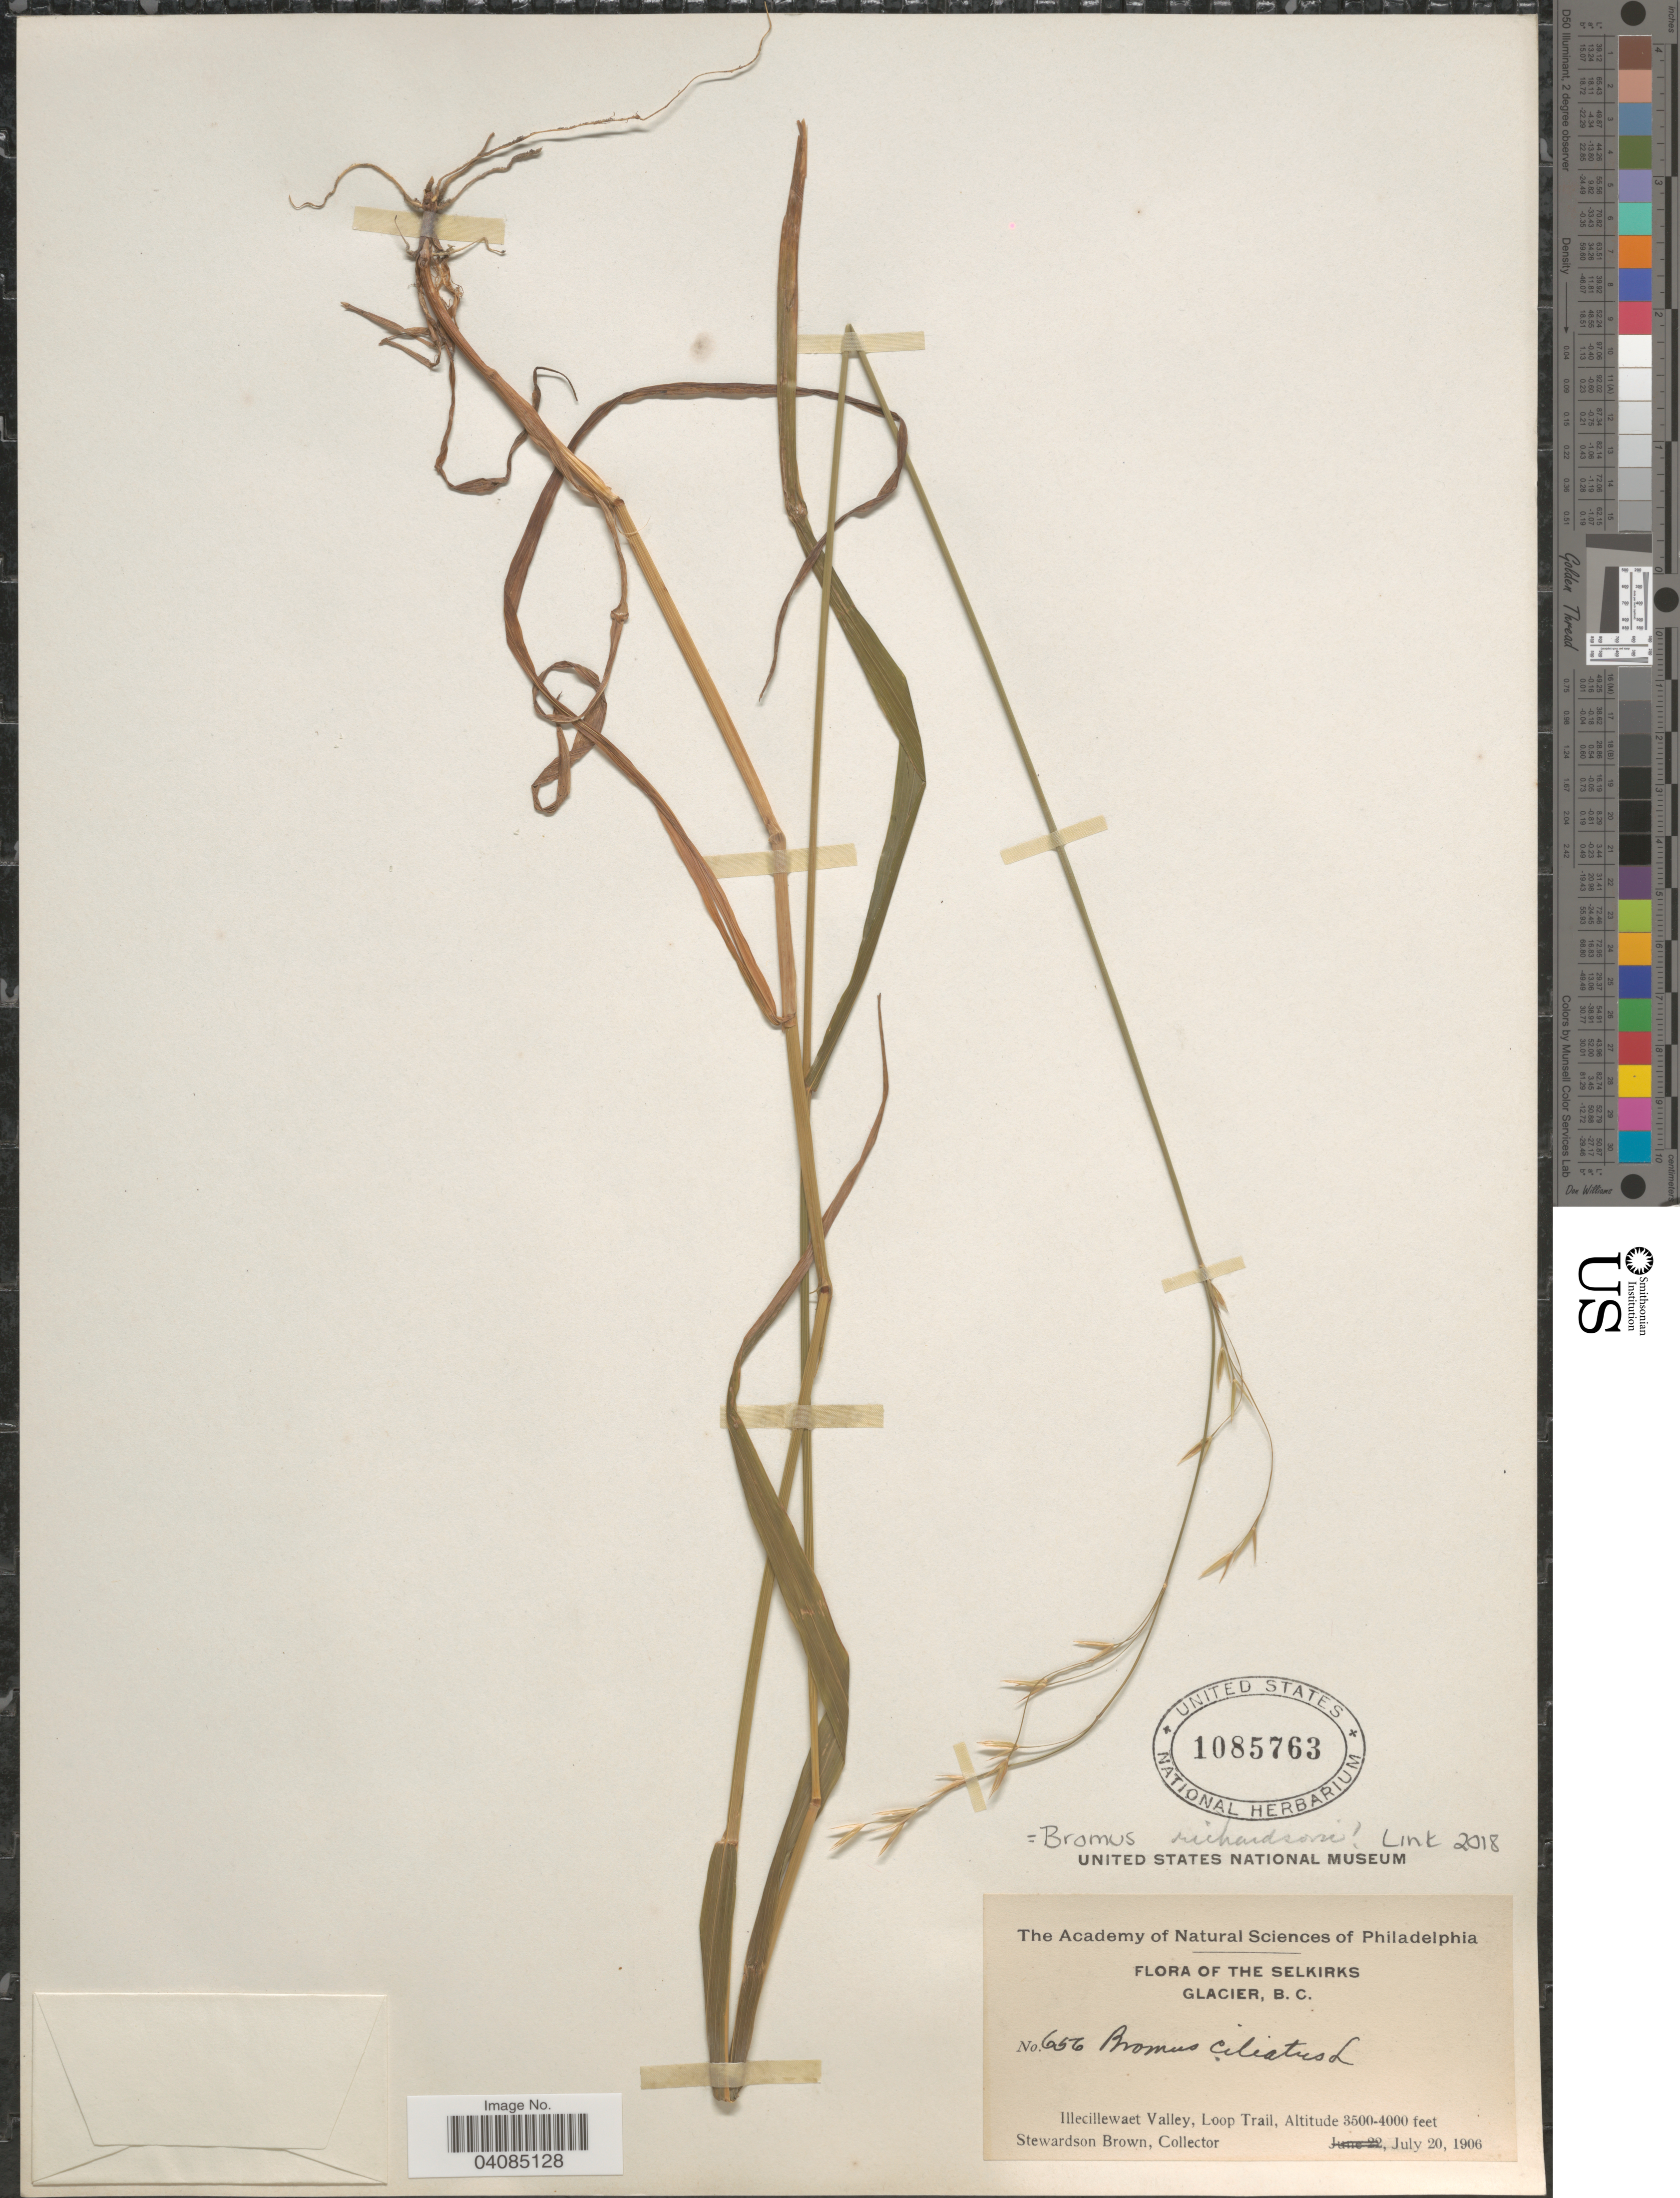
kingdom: Plantae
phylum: Tracheophyta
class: Liliopsida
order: Poales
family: Poaceae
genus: Bromus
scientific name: Bromus richardsonii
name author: Link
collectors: S. Brown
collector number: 656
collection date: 1906-07-20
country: Canada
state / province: British Columbia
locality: The Selkirks Glacier. Illecillewaet Valley, Loop Trail.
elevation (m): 1067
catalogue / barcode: US 1085763